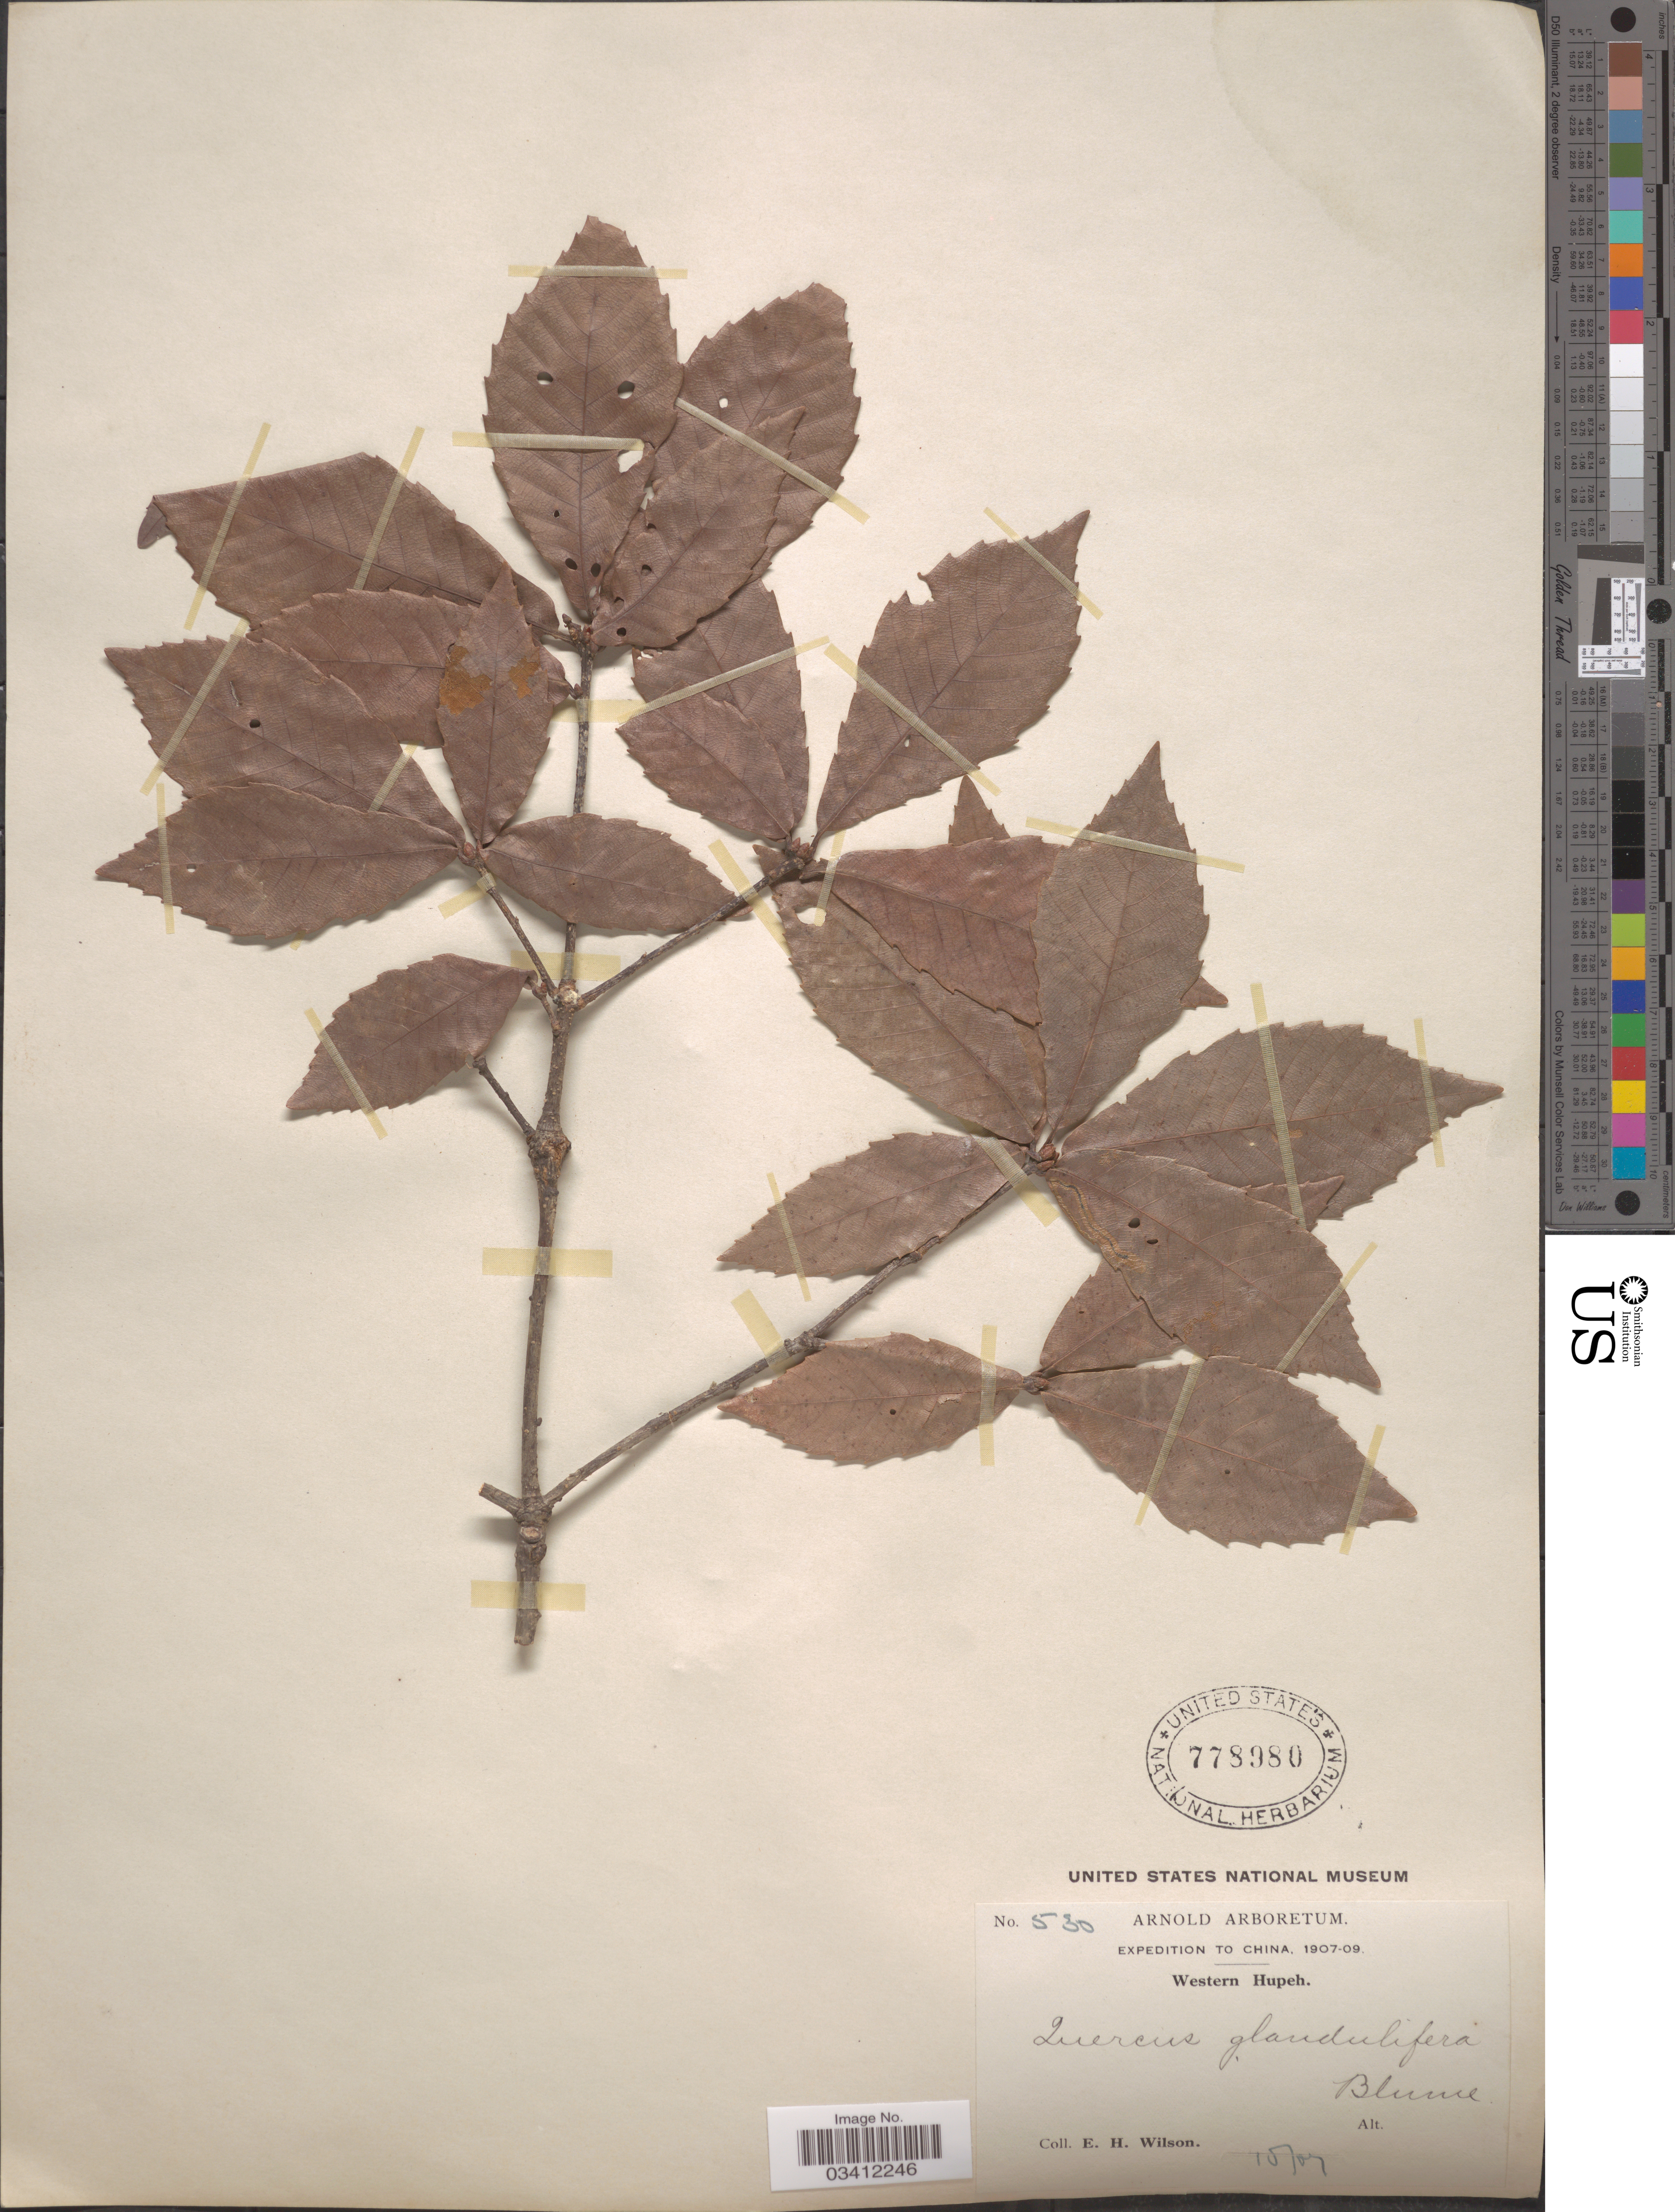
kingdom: Plantae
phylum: Tracheophyta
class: Magnoliopsida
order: Fagales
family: Fagaceae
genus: Quercus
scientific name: Quercus serrata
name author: Thunb.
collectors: E. Wilson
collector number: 530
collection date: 1907-10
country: China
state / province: Hubei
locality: Western Hupeh.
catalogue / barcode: US 778980